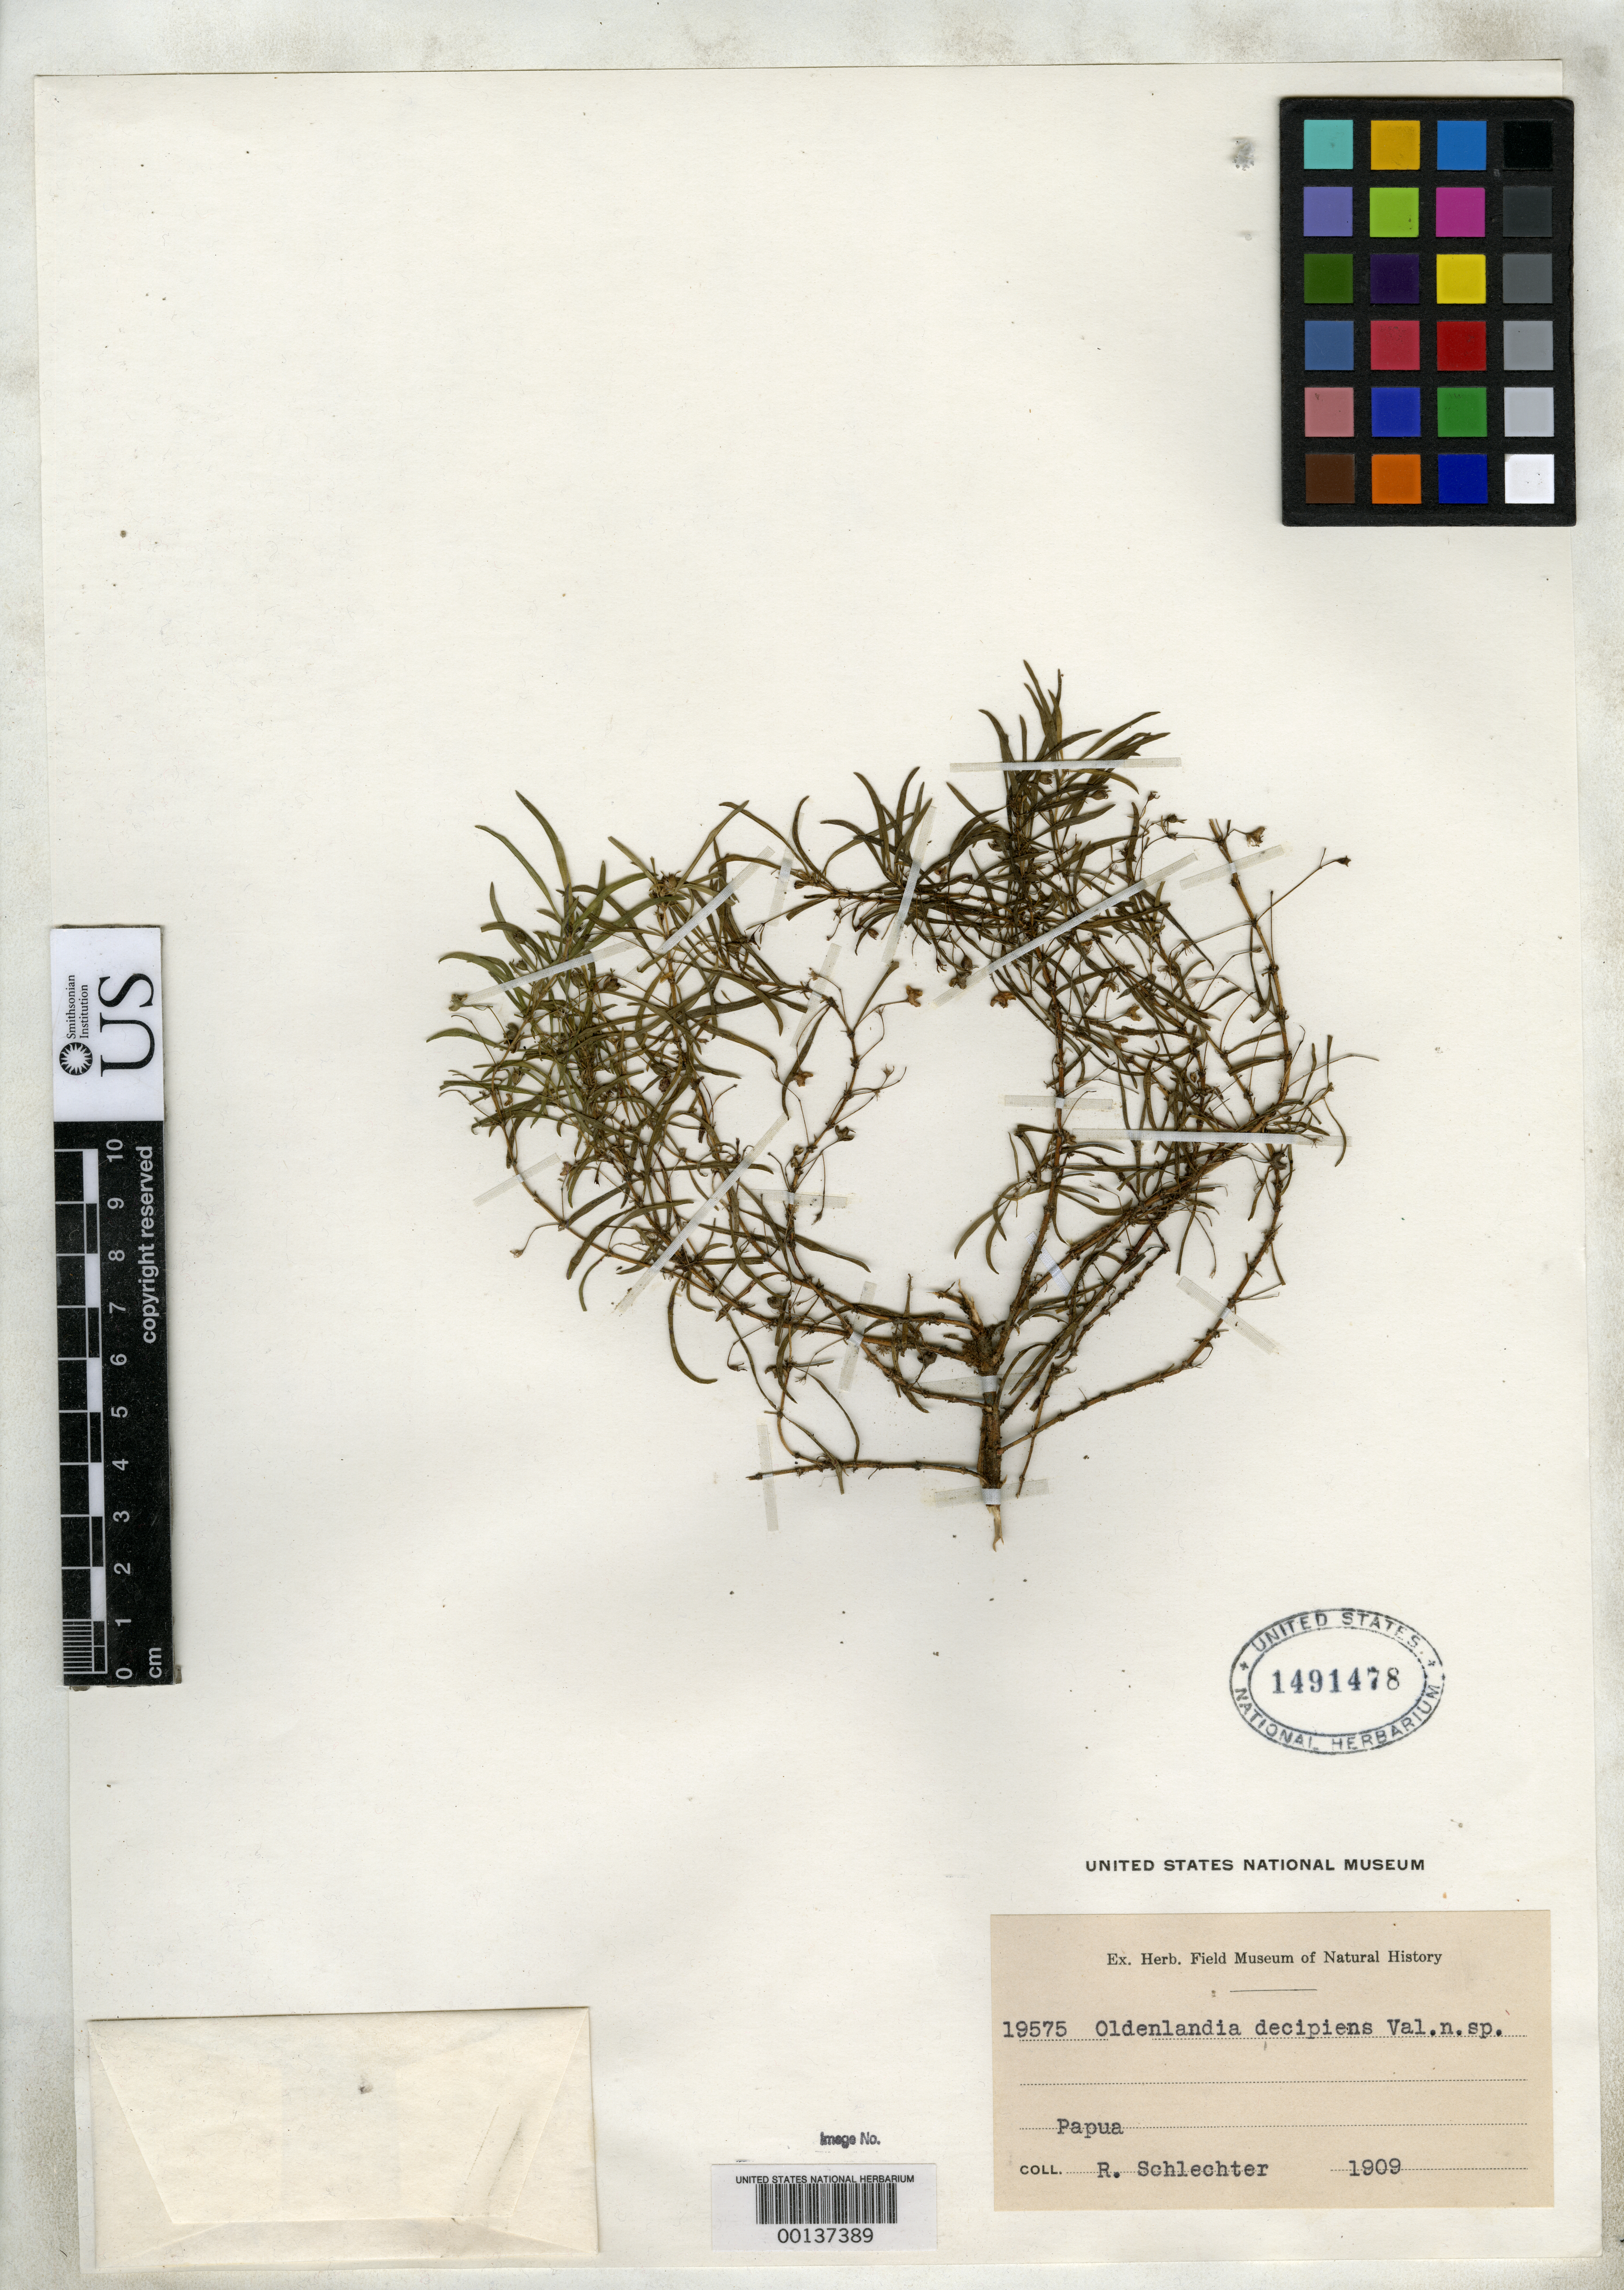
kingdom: Plantae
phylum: Tracheophyta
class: Magnoliopsida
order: Gentianales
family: Rubiaceae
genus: Oldenlandia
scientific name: Oldenlandia decipiens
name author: Valeton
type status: Isotype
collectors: F. R. R. Schlechter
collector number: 19575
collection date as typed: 1909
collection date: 1909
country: Papua New Guinea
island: New Guinea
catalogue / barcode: US 1491478